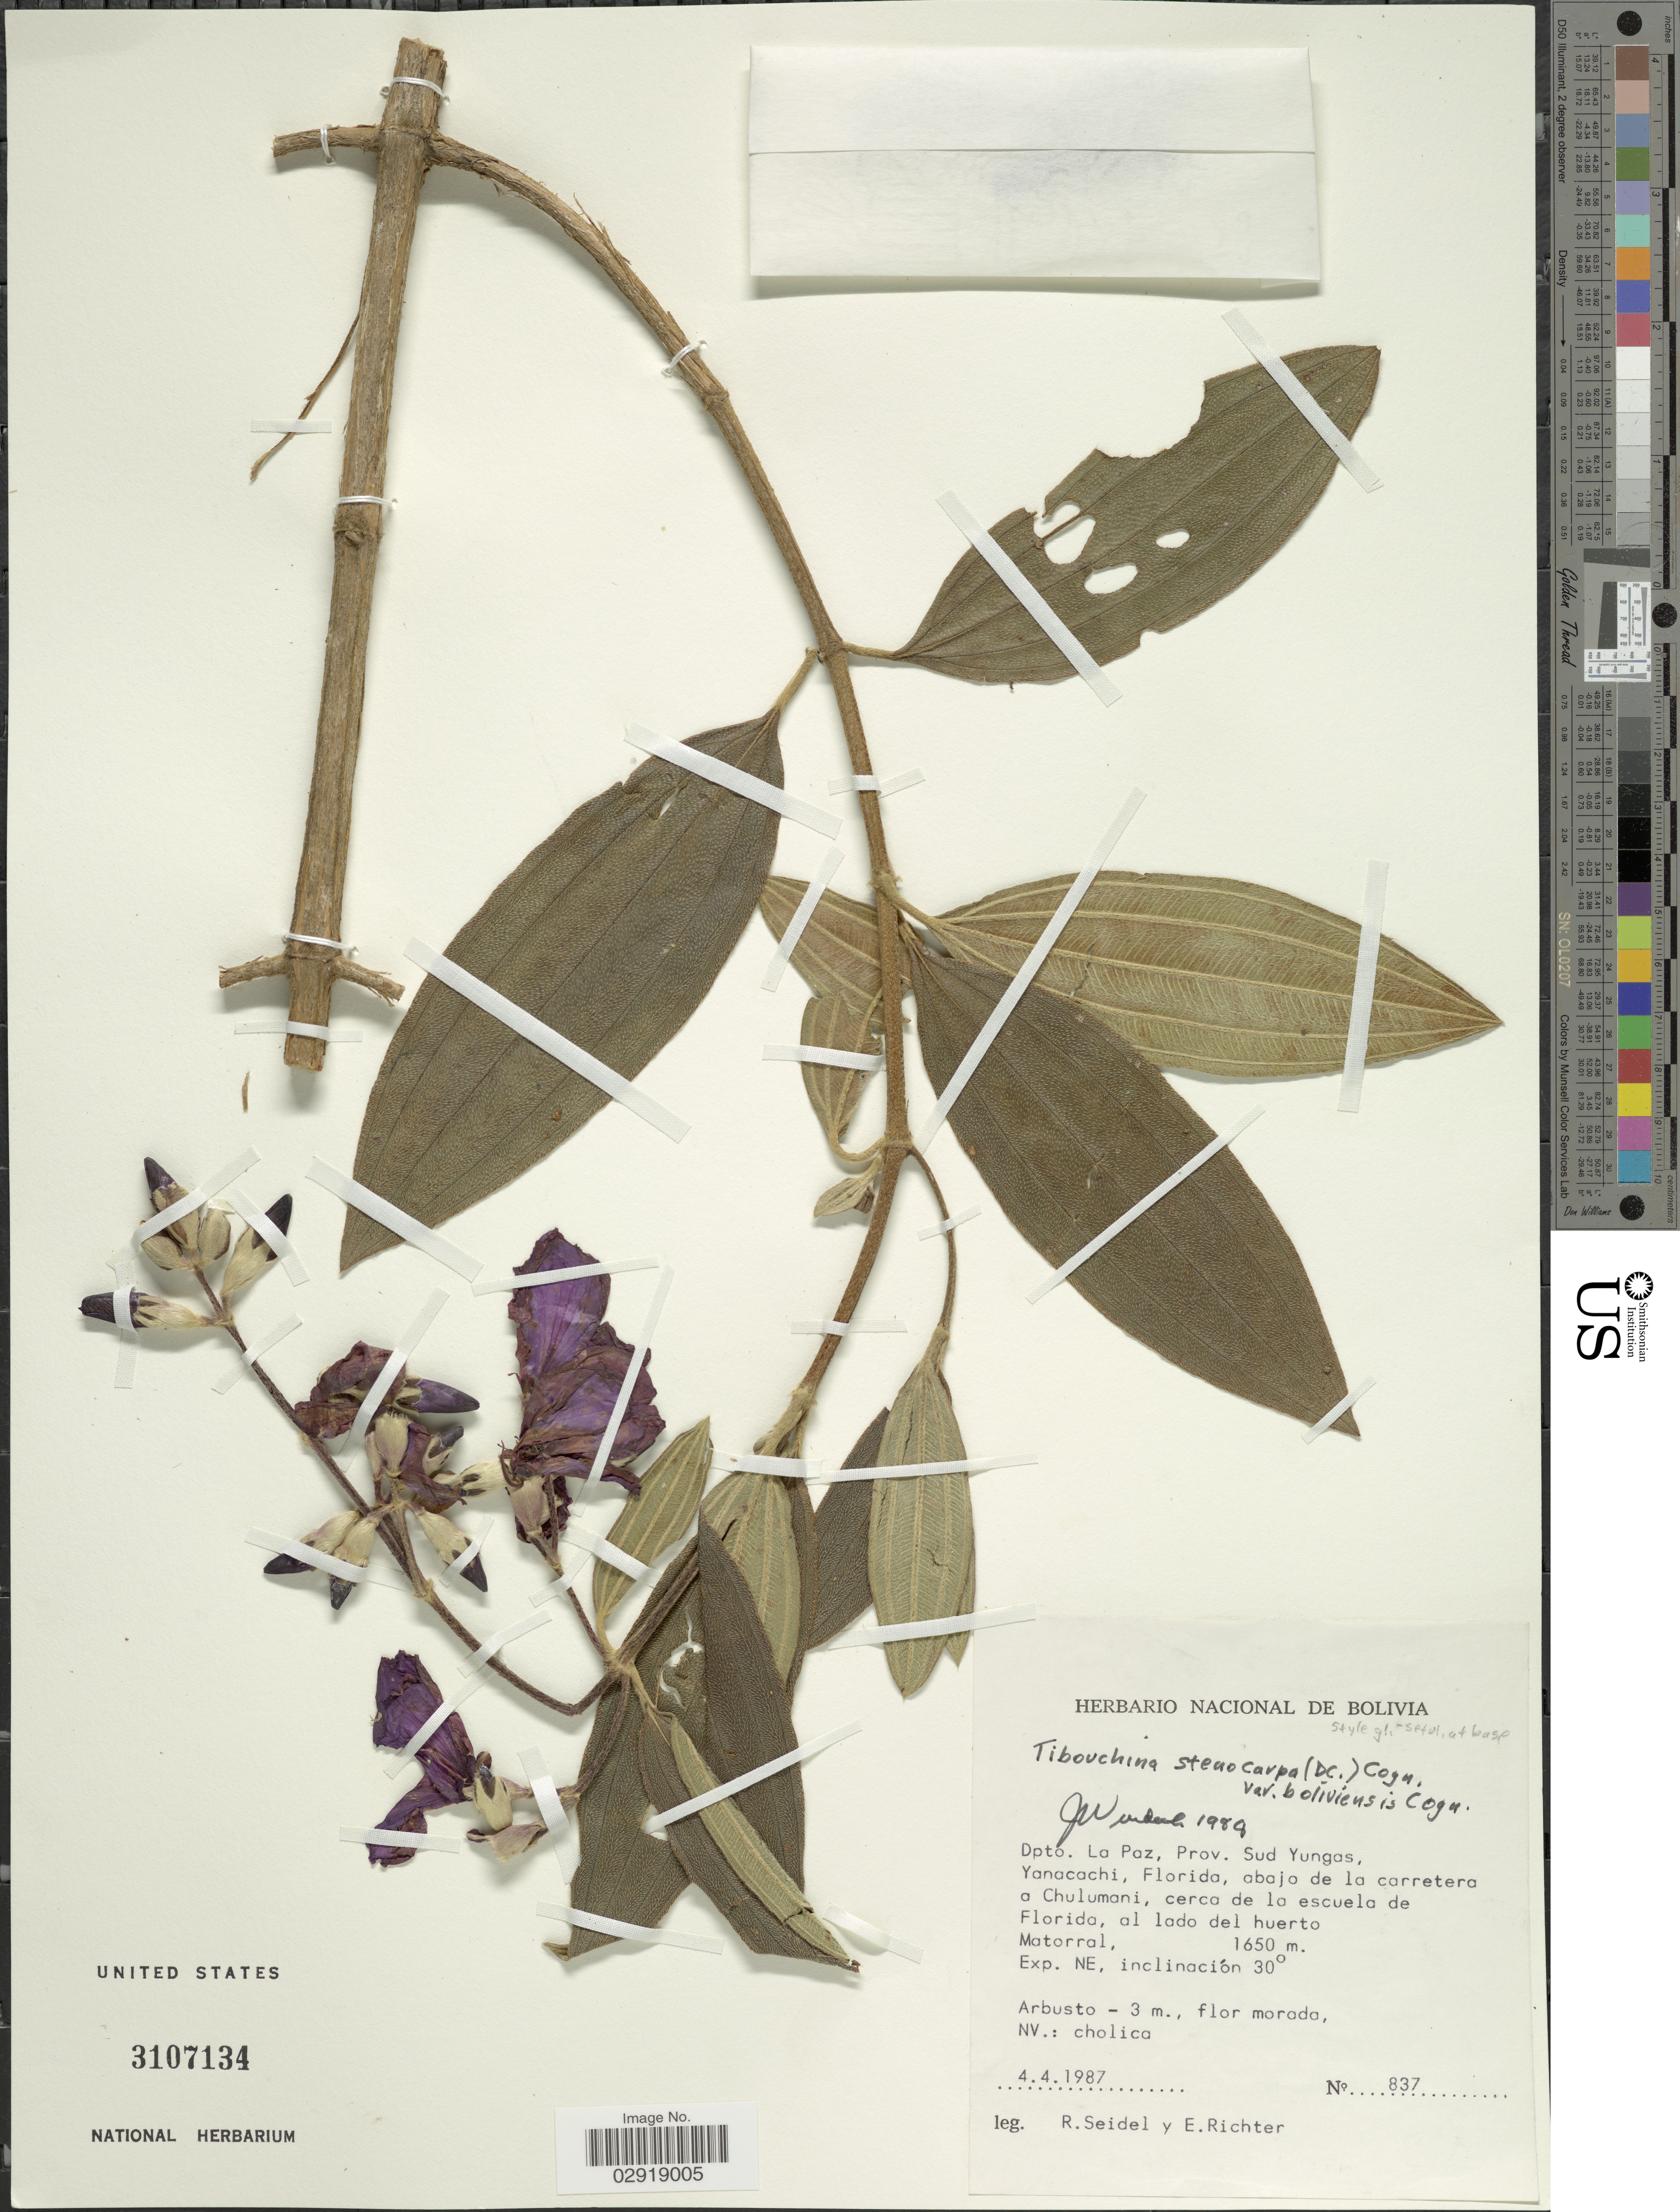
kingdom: Plantae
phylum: Tracheophyta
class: Magnoliopsida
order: Myrtales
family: Melastomataceae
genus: Pleroma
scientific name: Pleroma stenocarpum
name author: (DC.) Triana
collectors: R. Seidel & E. Richter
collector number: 837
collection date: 1987-04-04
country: Bolivia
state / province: La Paz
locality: Dpto. La Paz, Prov. Sud Yungas, Yanacachi, Florida, abajo de la carretera a Chulumani, cerca de la escuela de Florida, al lado del huerto Matorral.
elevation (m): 1650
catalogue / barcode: US 3107134